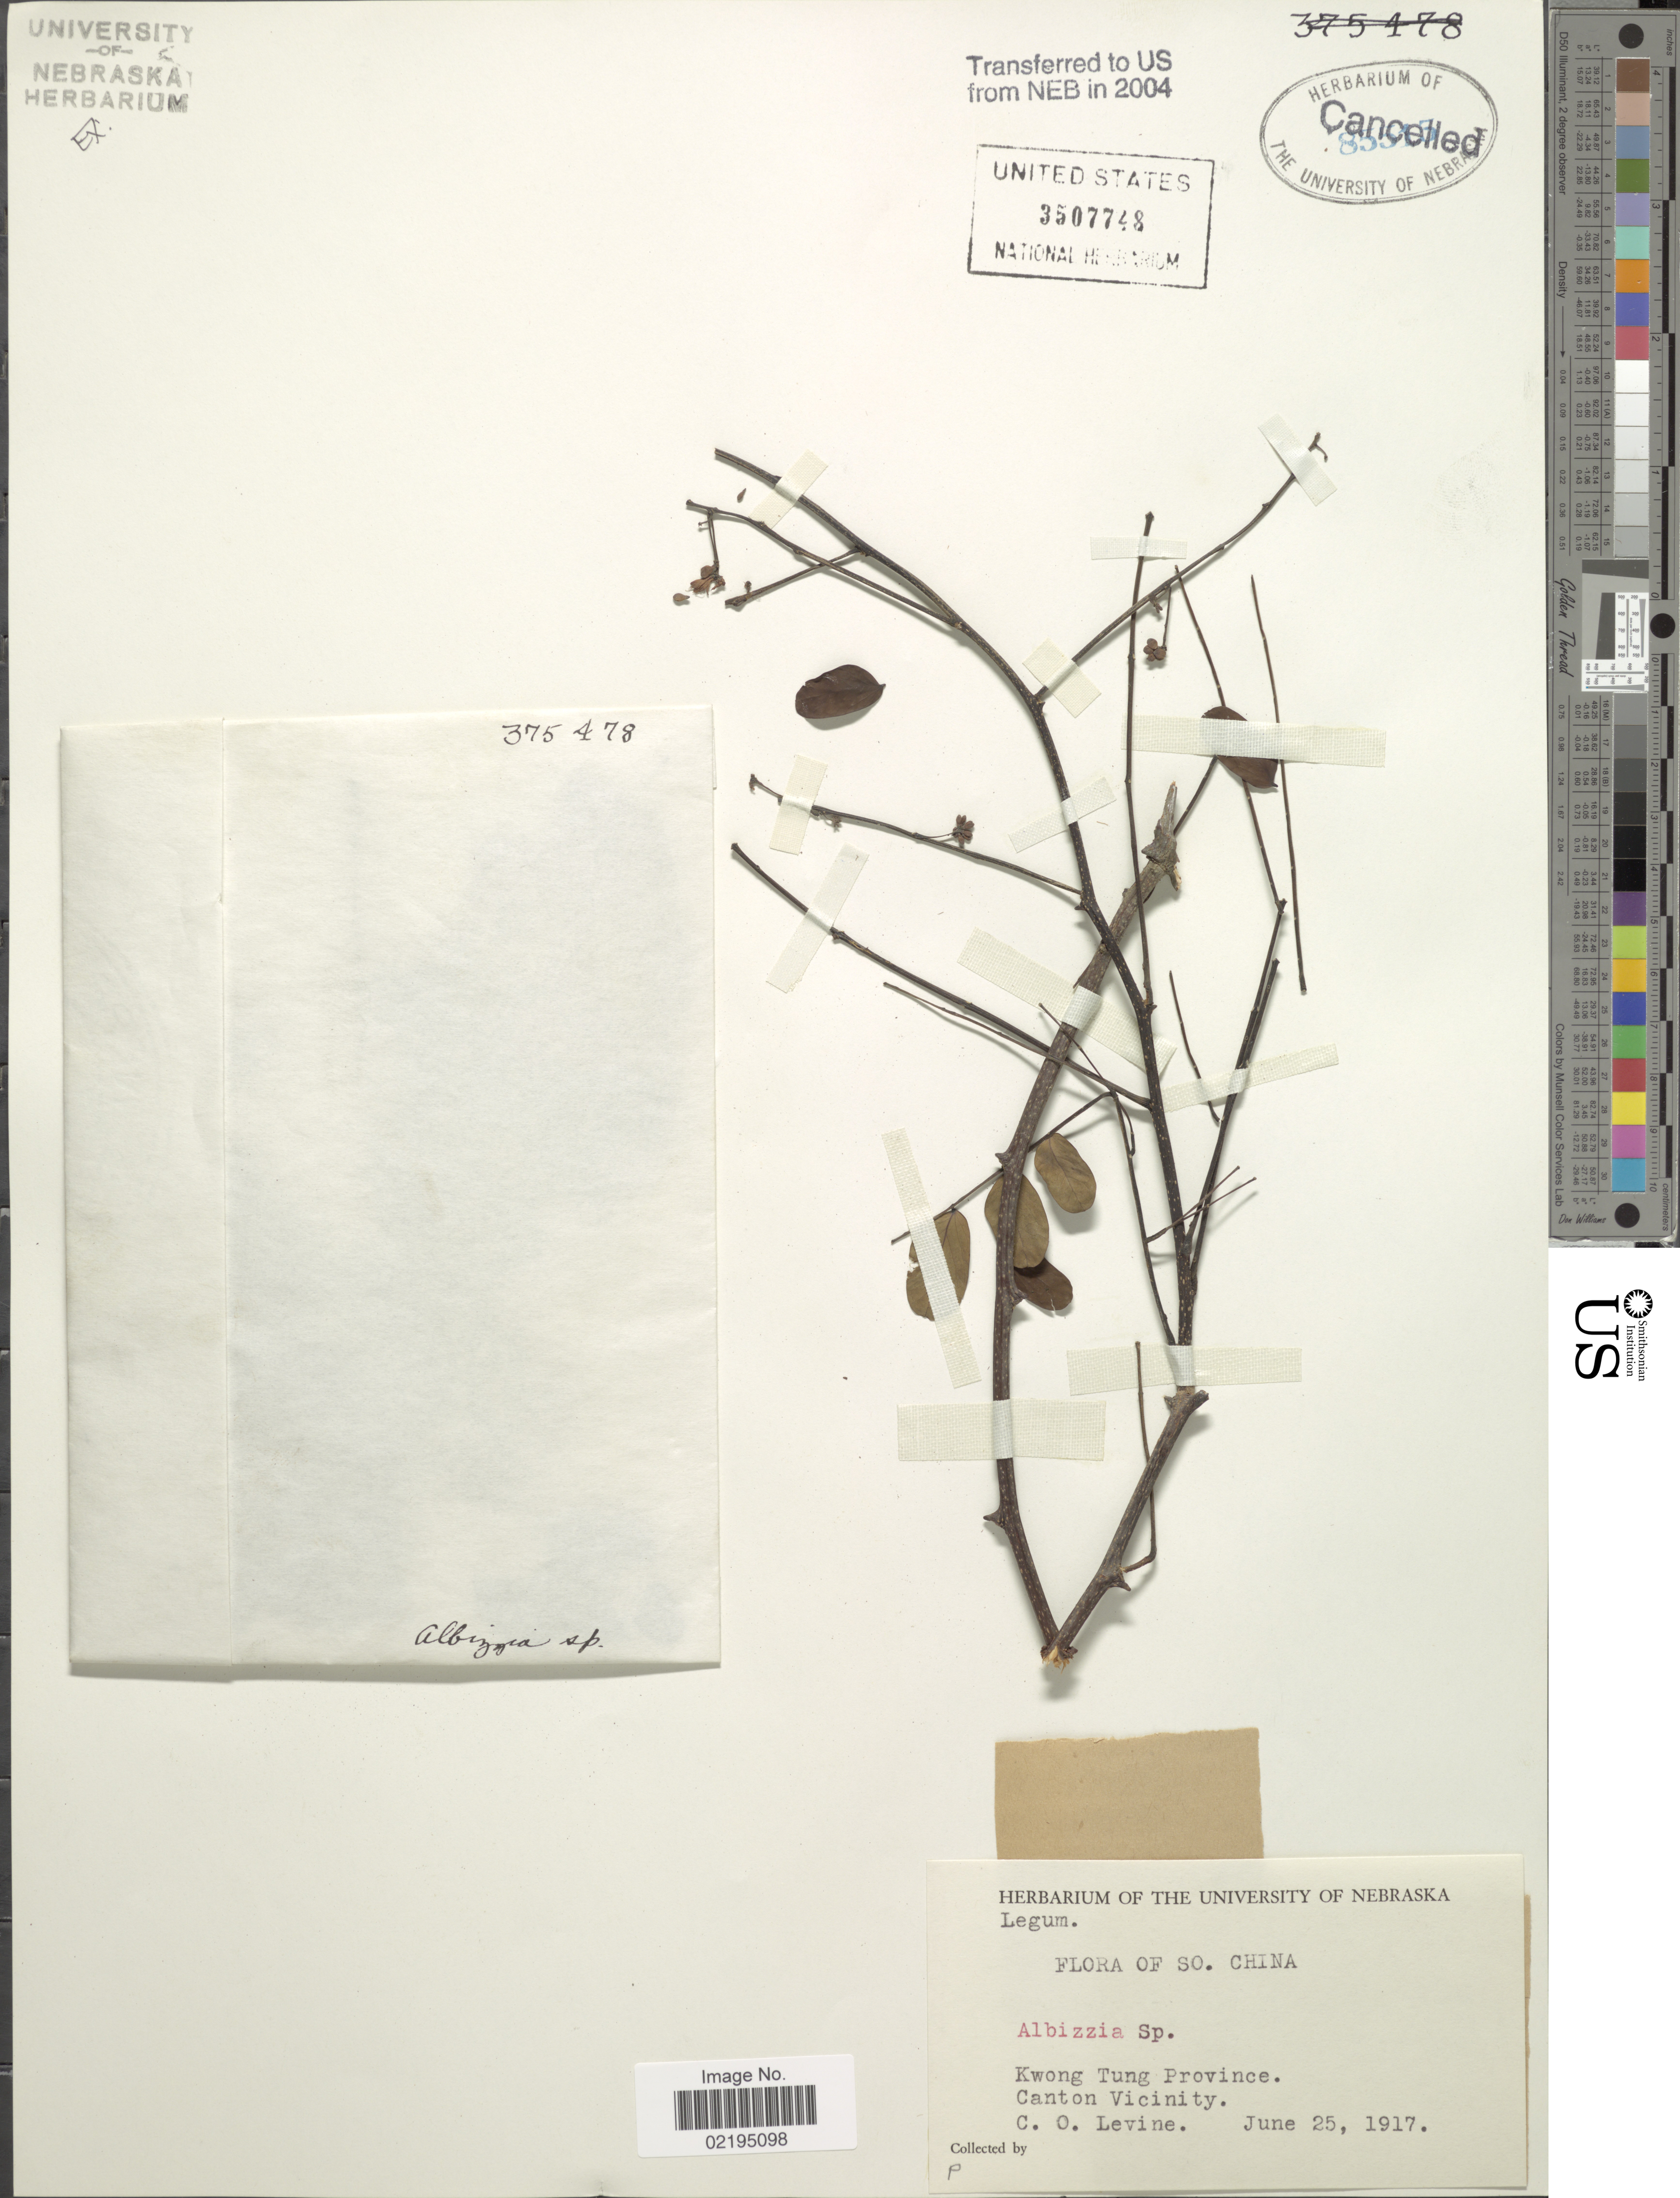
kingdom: Plantae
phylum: Tracheophyta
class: Magnoliopsida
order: Fabales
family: Fabaceae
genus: Albizia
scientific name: Albizia sp.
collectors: C. O. Levine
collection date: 1917-06-25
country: China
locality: So. China, Kwong Tung Province, Canton Vicinity.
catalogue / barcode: US 3507748